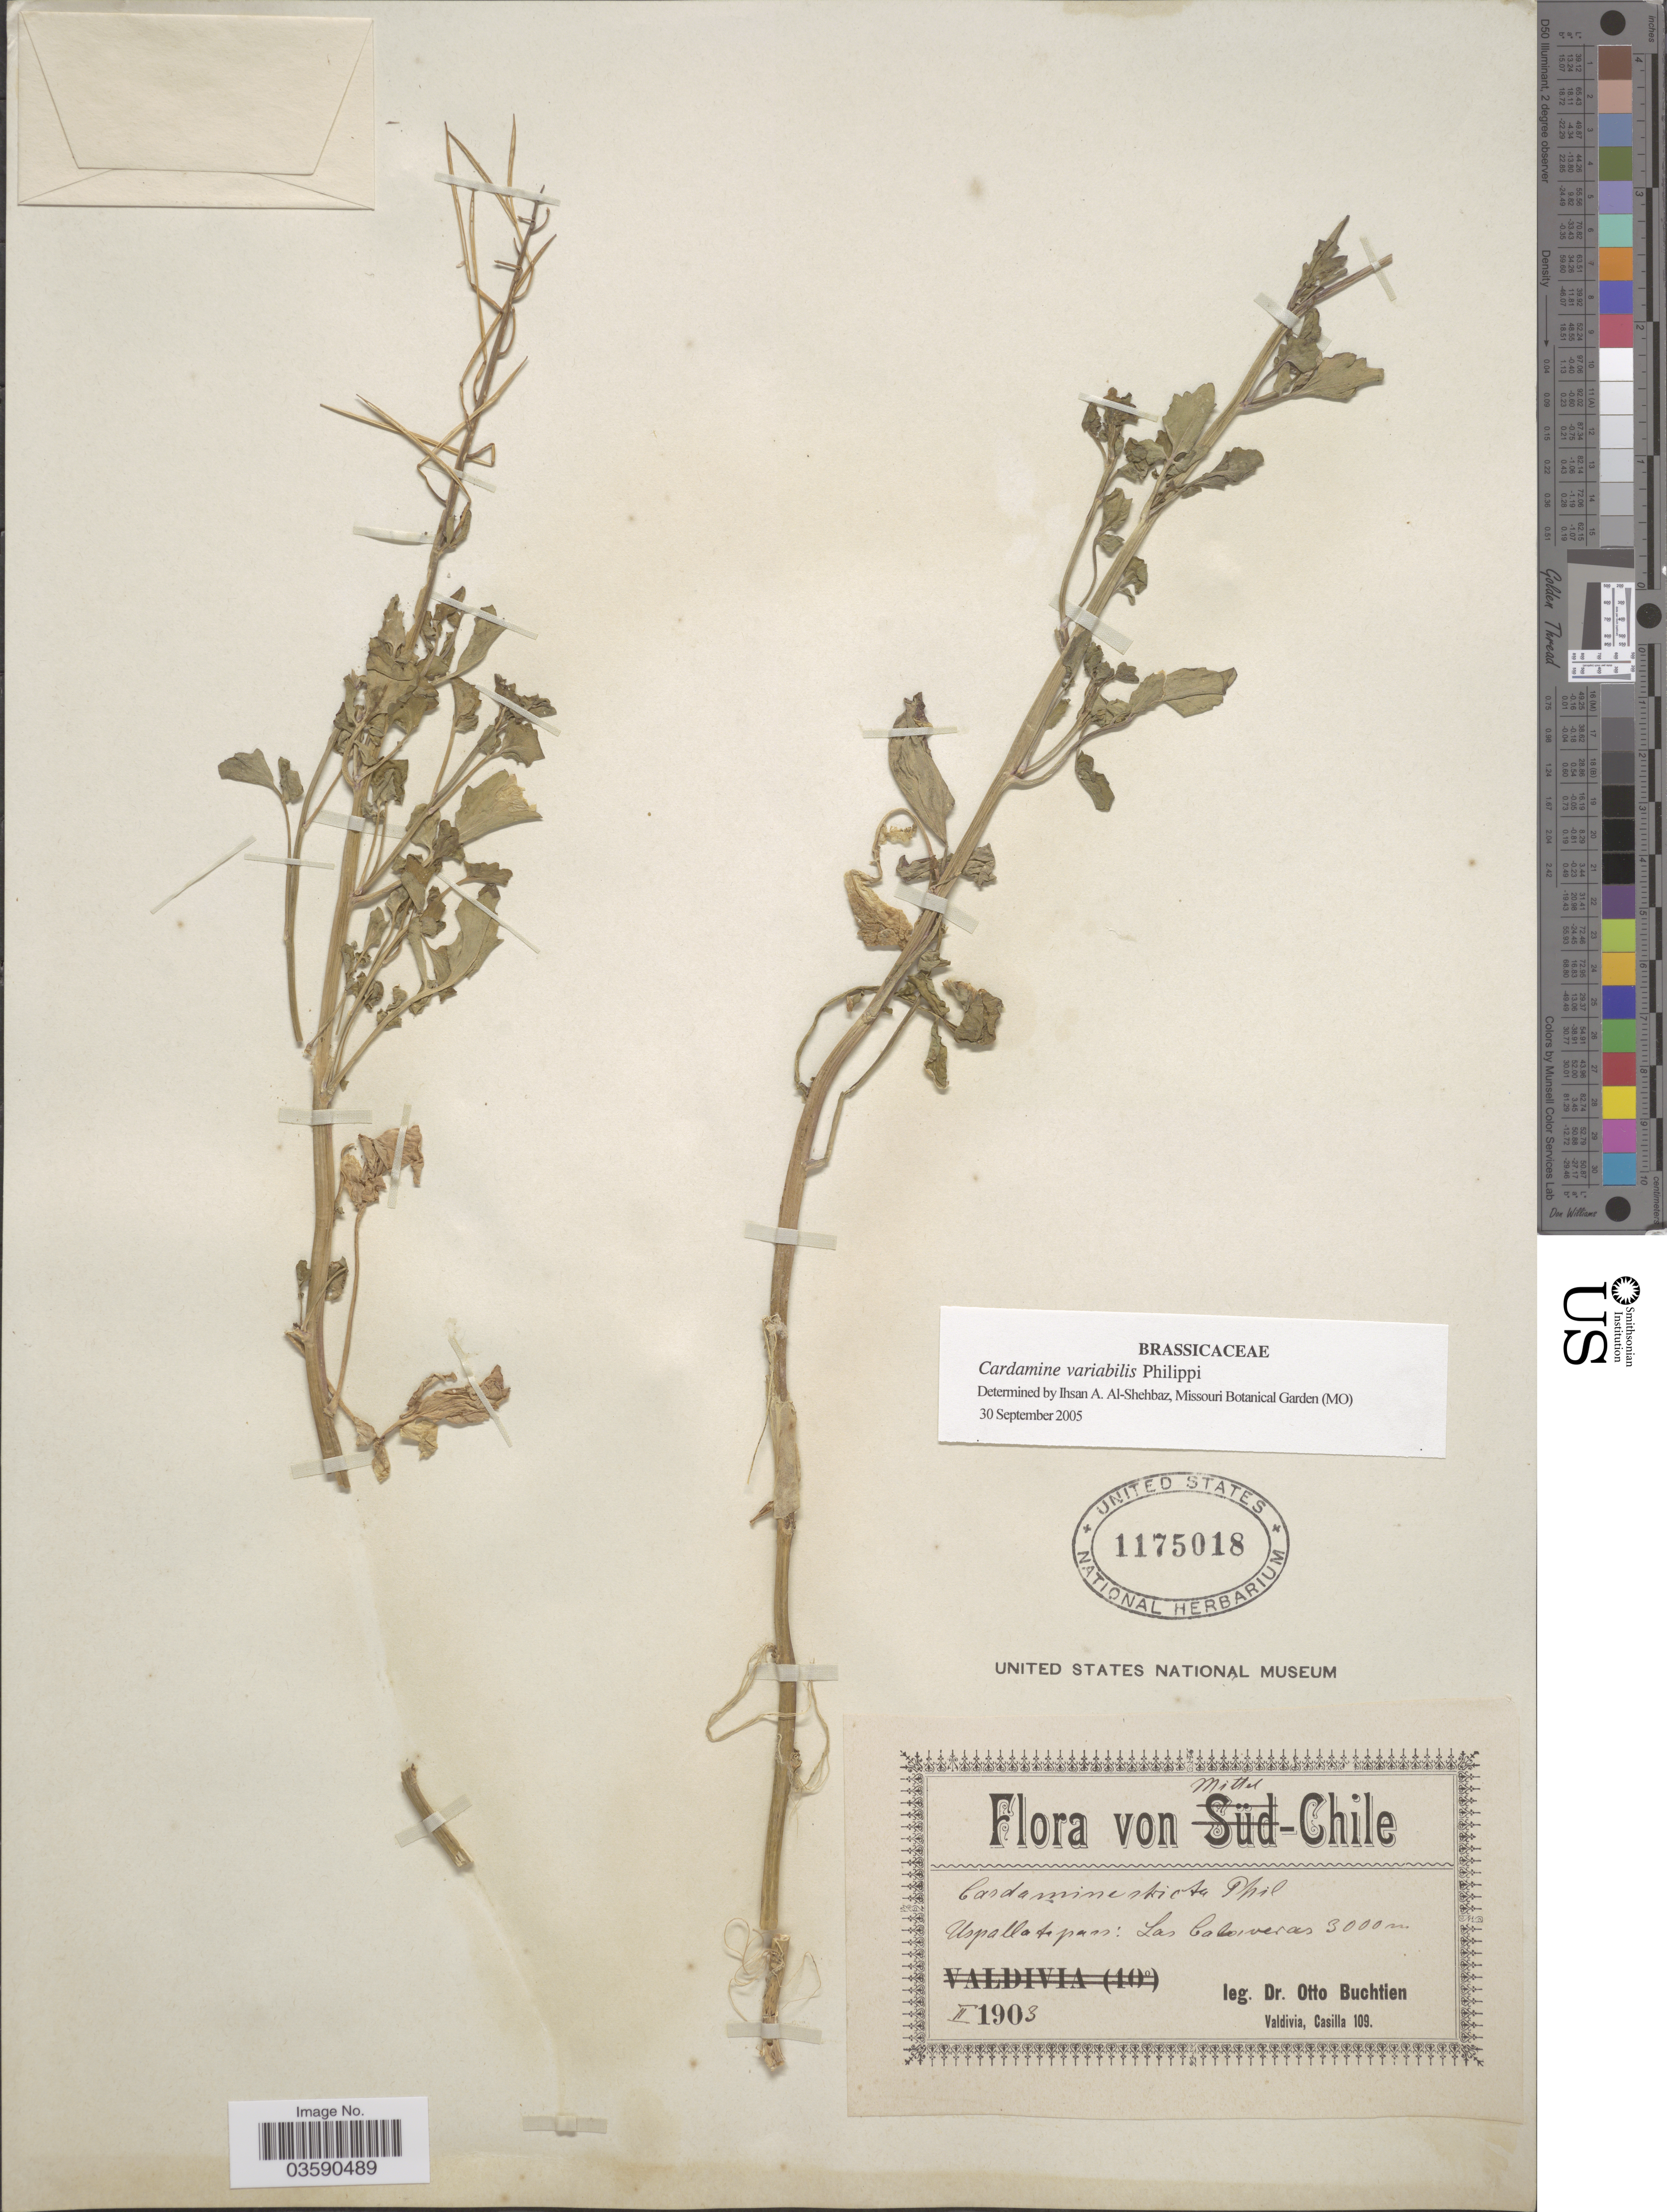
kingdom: Plantae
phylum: Tracheophyta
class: Magnoliopsida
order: Brassicales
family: Brassicaceae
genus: Cardamine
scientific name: Cardamine vulgaris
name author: Phil.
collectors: O. Buchtien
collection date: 1903-02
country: Chile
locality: Mittel-Chile; Uspallatipass: Las Caloiveras.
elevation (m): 3000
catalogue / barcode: US 1175018